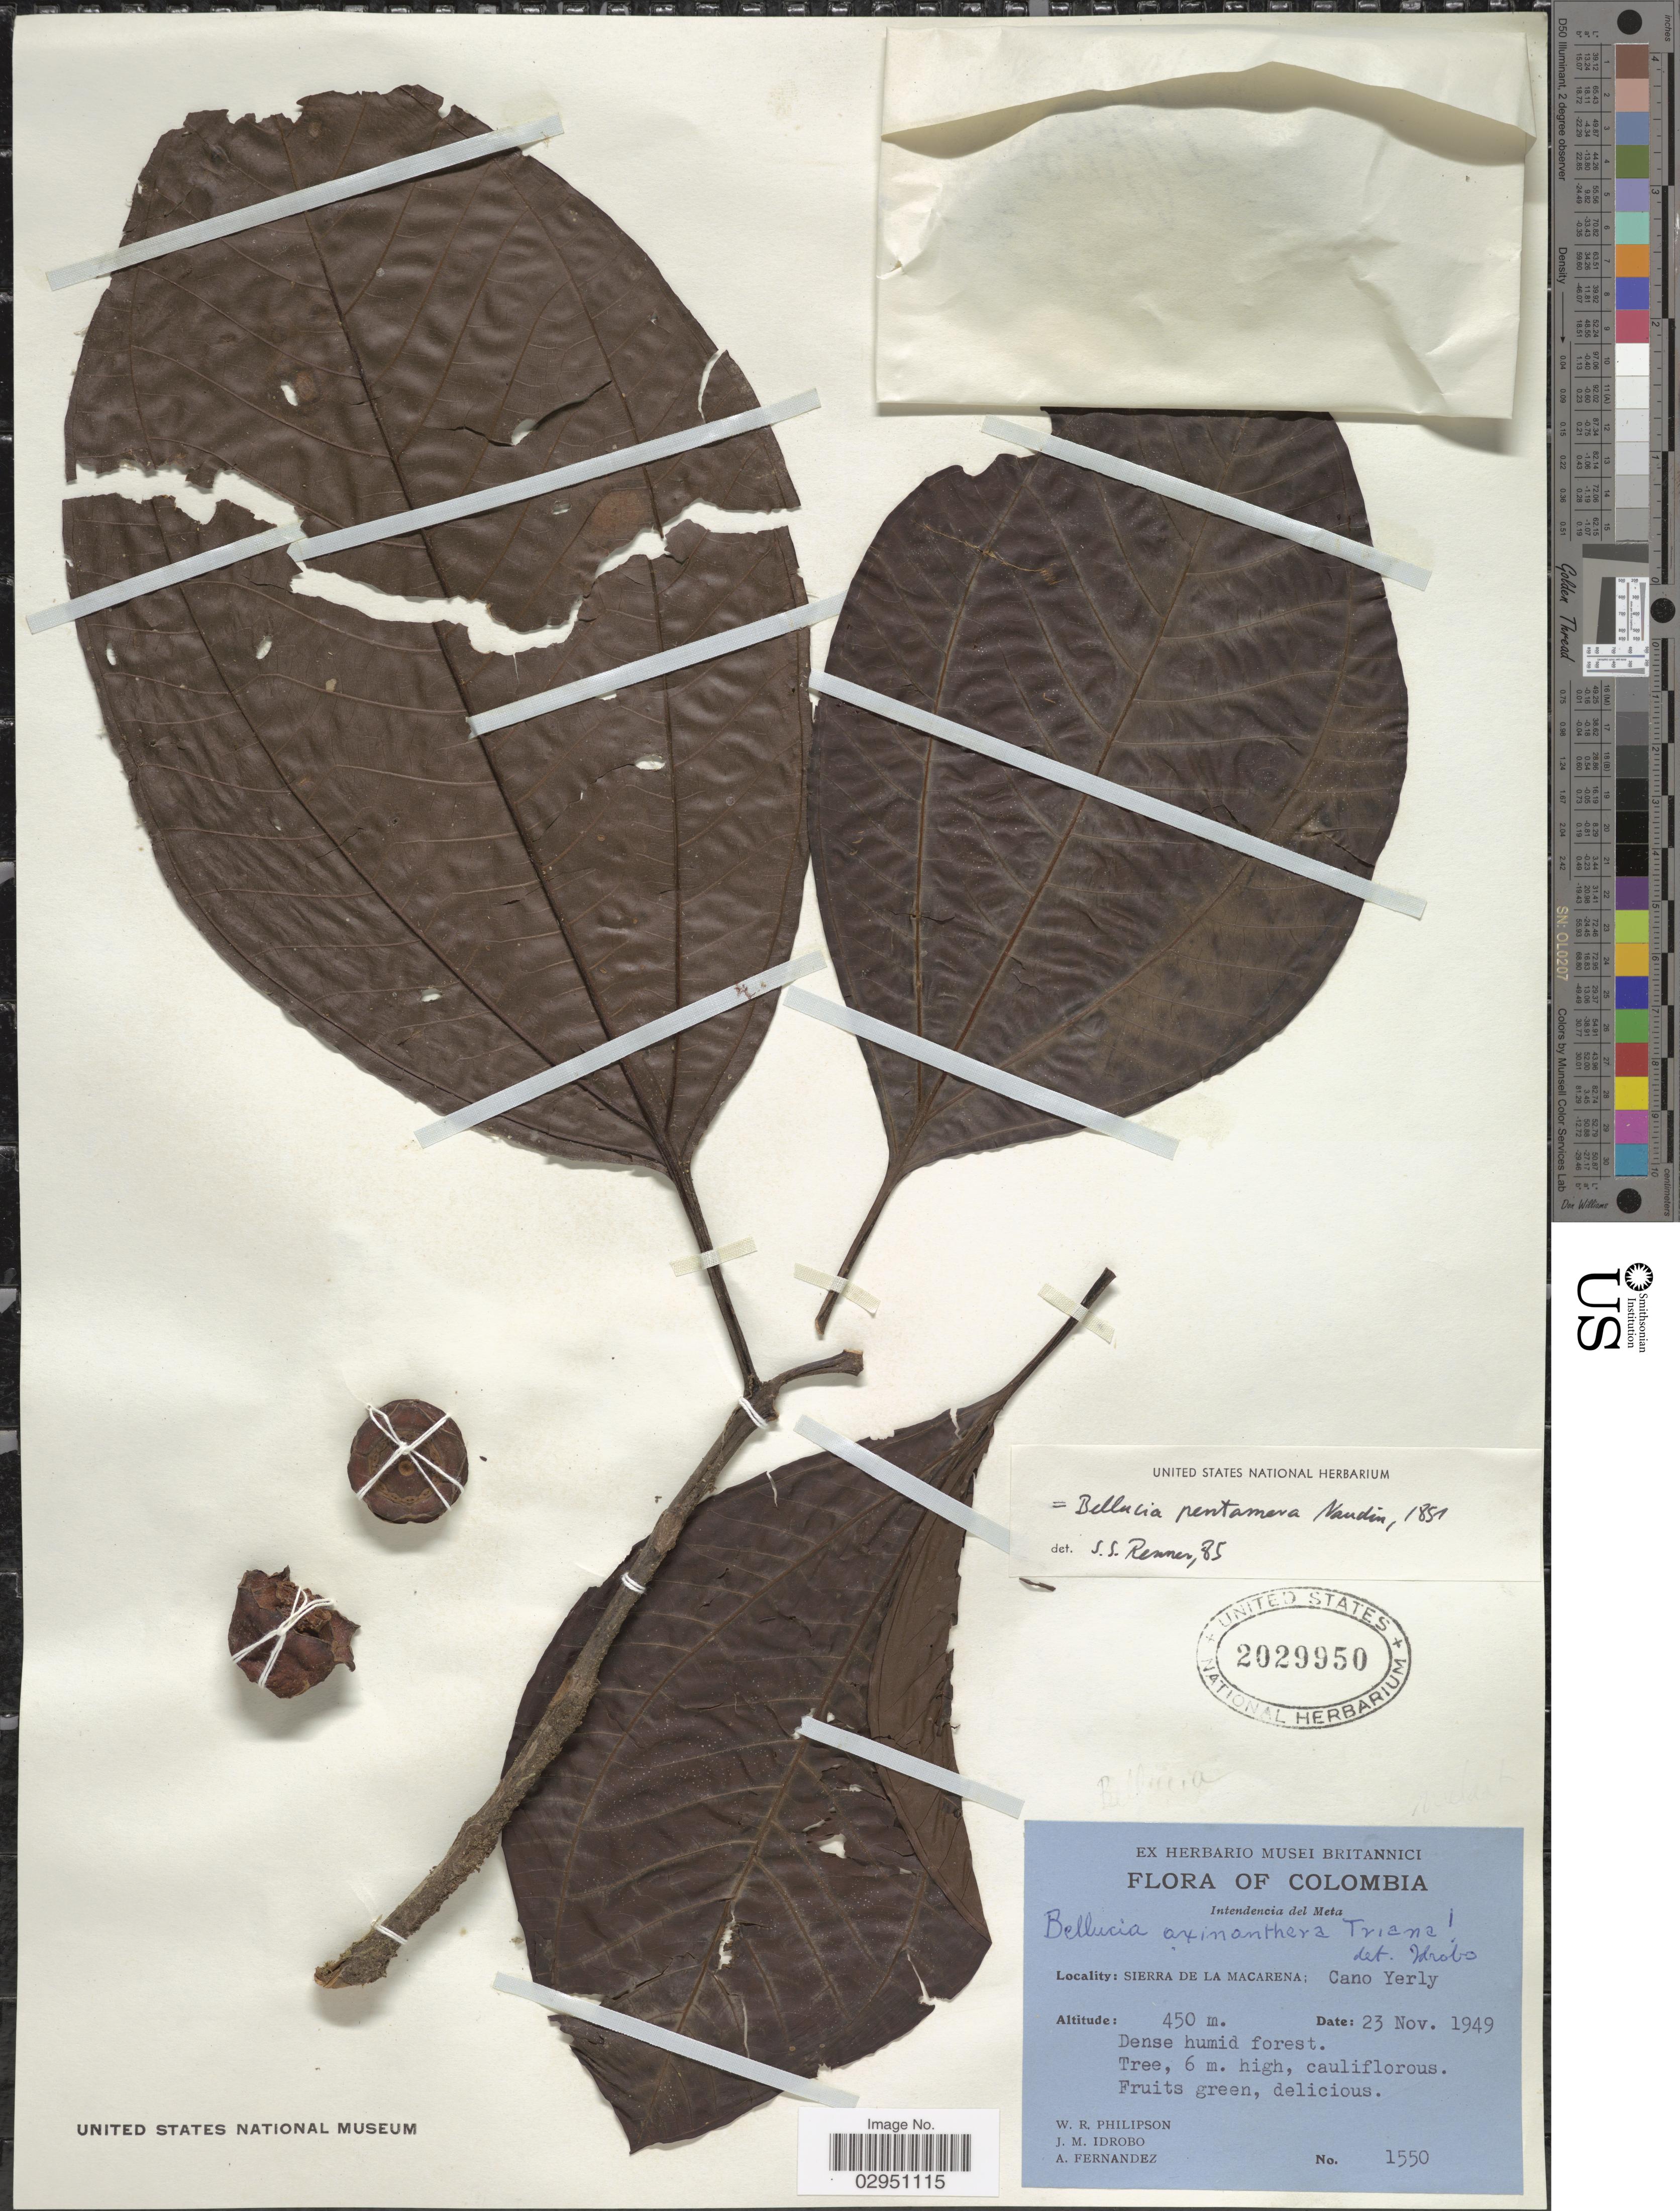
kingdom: Plantae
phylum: Tracheophyta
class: Magnoliopsida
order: Myrtales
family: Melastomataceae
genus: Bellucia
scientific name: Bellucia pentamera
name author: Naudin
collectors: W. R. Philipson, J. M. Idrobo & A. Fernandez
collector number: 1550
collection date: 1949-11-23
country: Colombia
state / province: Meta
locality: Intendencia del Meta. Sierra de la Macarena; Cano Yerly.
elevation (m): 450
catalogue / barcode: US 2029950